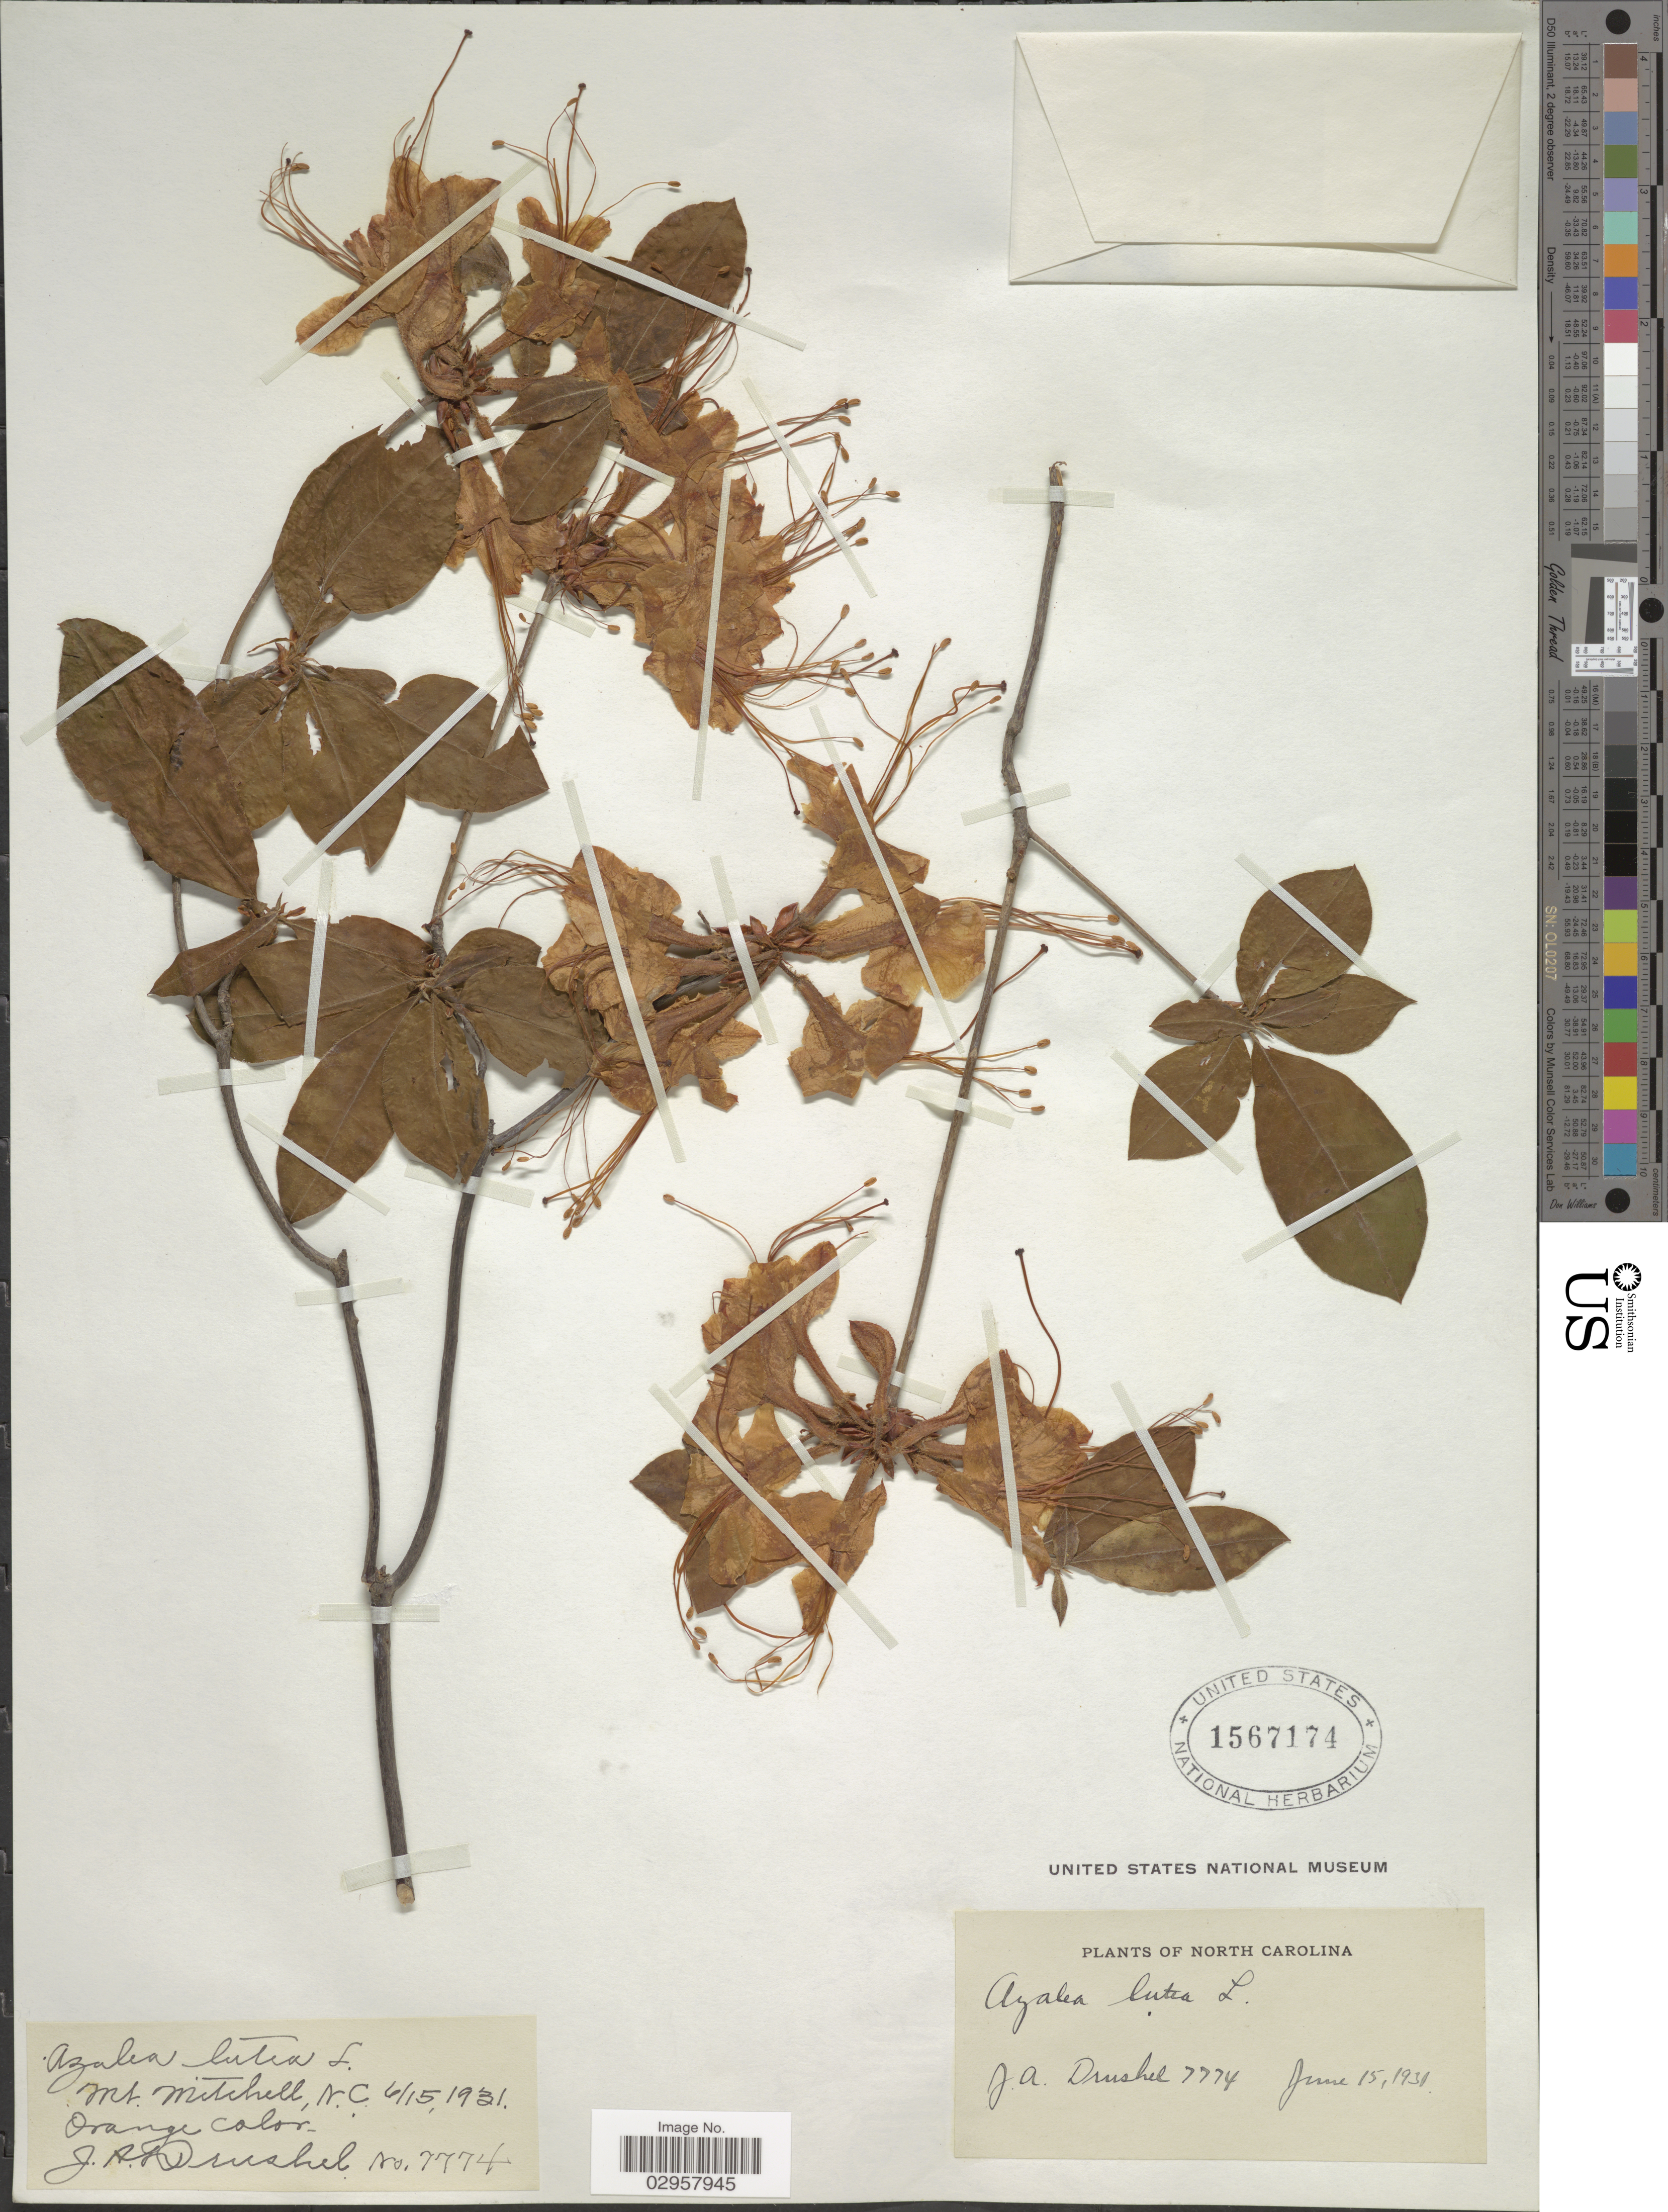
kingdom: Plantae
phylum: Tracheophyta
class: Magnoliopsida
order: Ericales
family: Ericaceae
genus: Rhododendron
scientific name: Rhododendron calendulaceum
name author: (Michx.) Torr.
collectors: J. A. Drushel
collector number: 7774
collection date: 1931-06-15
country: United States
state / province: North Carolina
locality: Mt. Mitchell.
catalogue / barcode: US 1567174